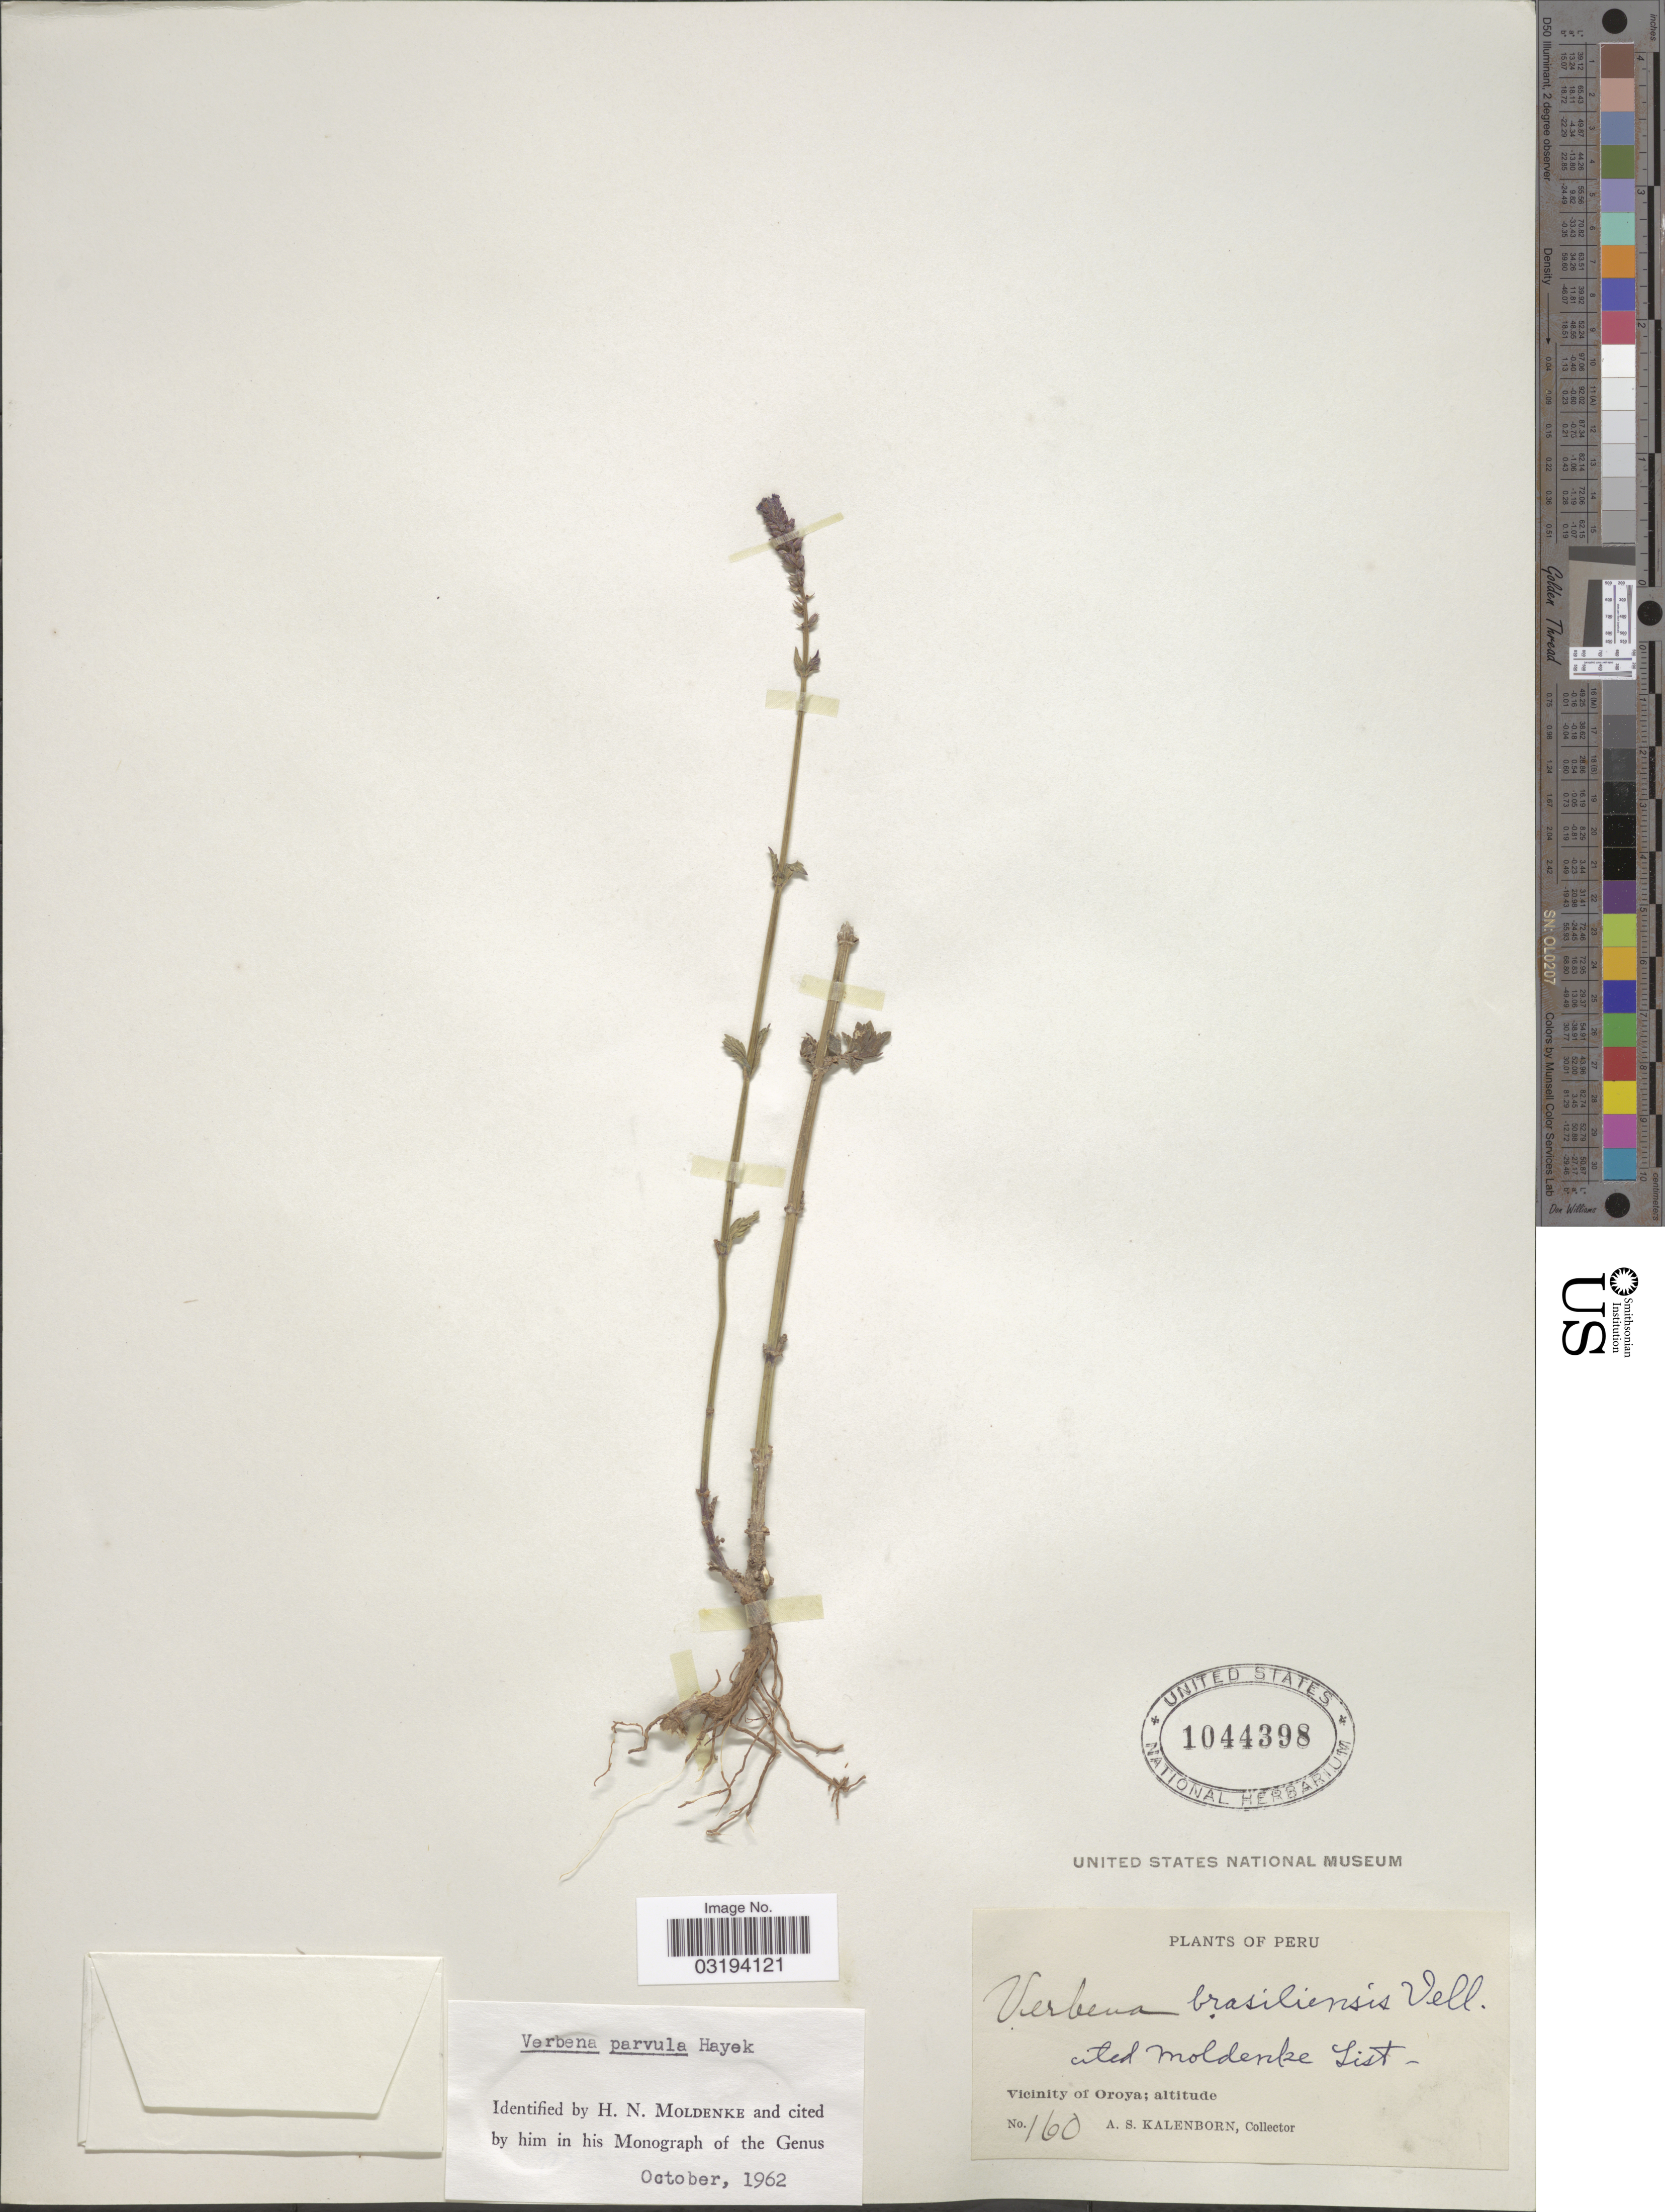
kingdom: Plantae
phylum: Tracheophyta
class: Magnoliopsida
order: Lamiales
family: Verbenaceae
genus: Verbena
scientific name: Verbena parvula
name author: Hayek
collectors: A. Kalenborn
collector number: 160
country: Peru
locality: Vicinity of Oroya.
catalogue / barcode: US 1044398